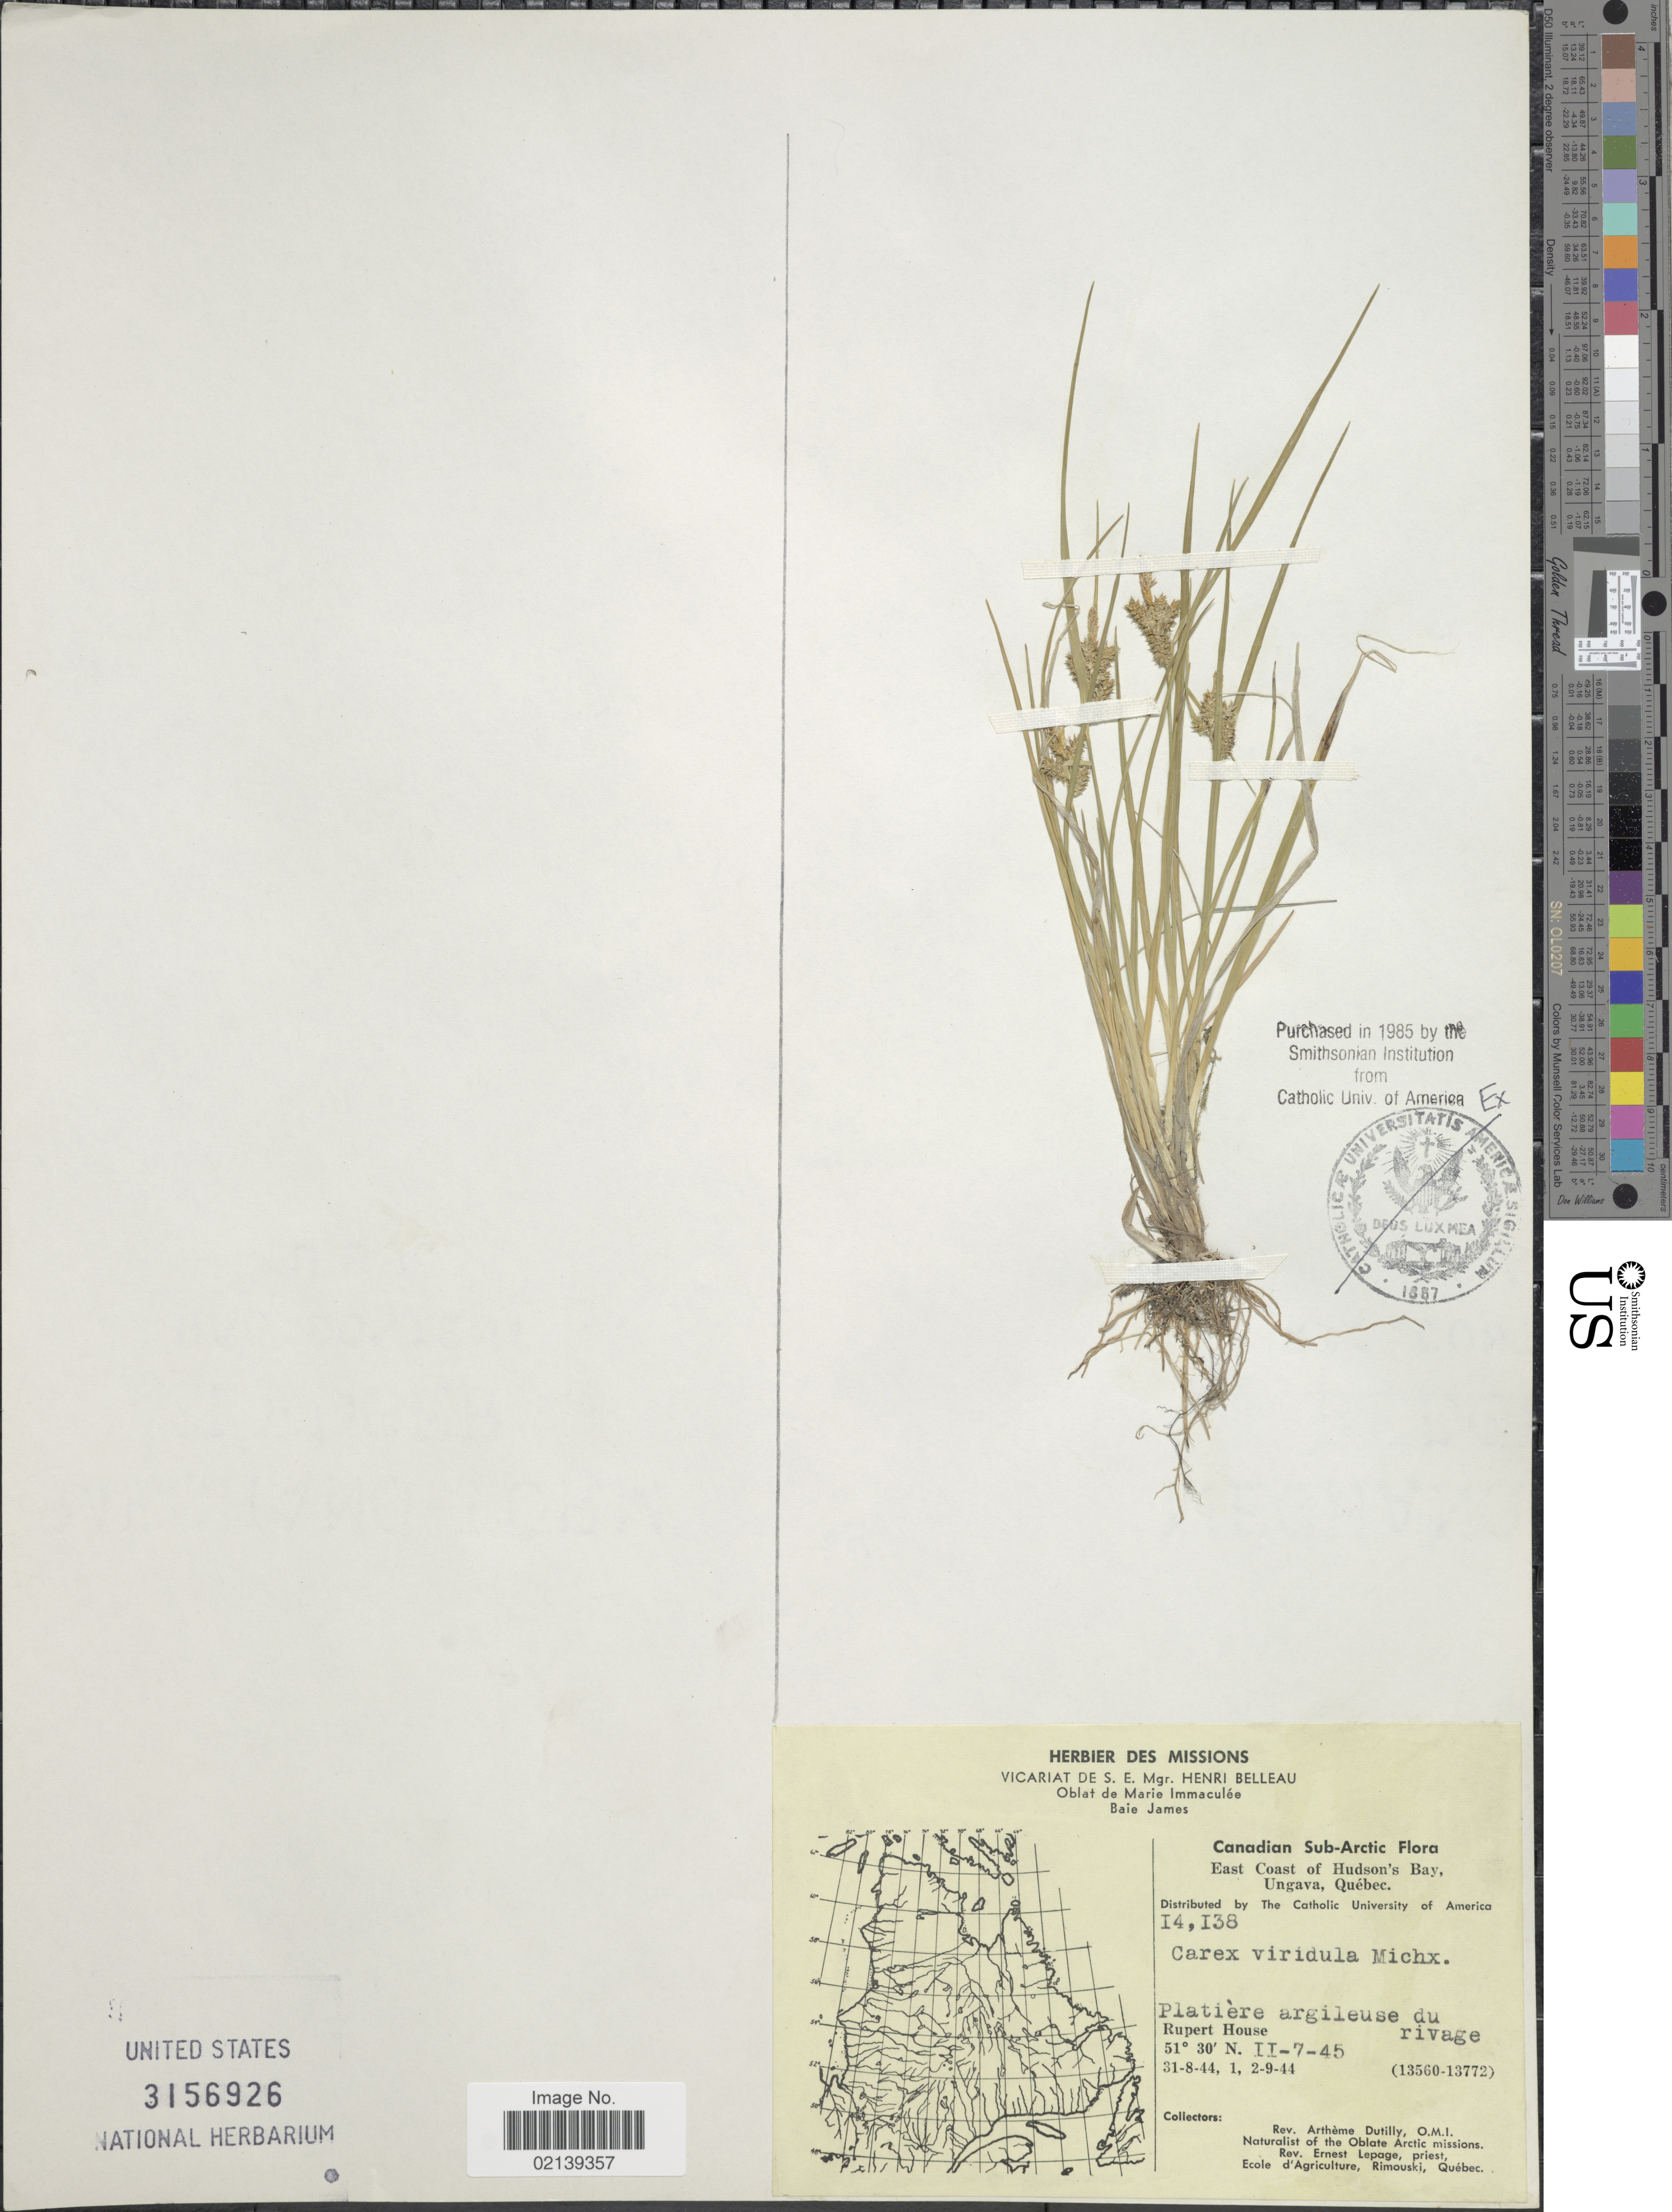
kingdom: Plantae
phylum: Tracheophyta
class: Liliopsida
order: Poales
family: Cyperaceae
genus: Carex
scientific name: Carex oederi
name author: Retz.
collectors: A. Dutilly & E. Lepage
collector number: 14138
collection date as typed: Transcribed d/m/y: 31/8/44 to 2/9/44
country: Canada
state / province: Quebec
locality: Baie James, Canadian Sub-Arctic, East Coast of Hudson's Bay, Ungava, Quebec, Platiere argileuse du rivage, Rupert House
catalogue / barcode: US 3156926